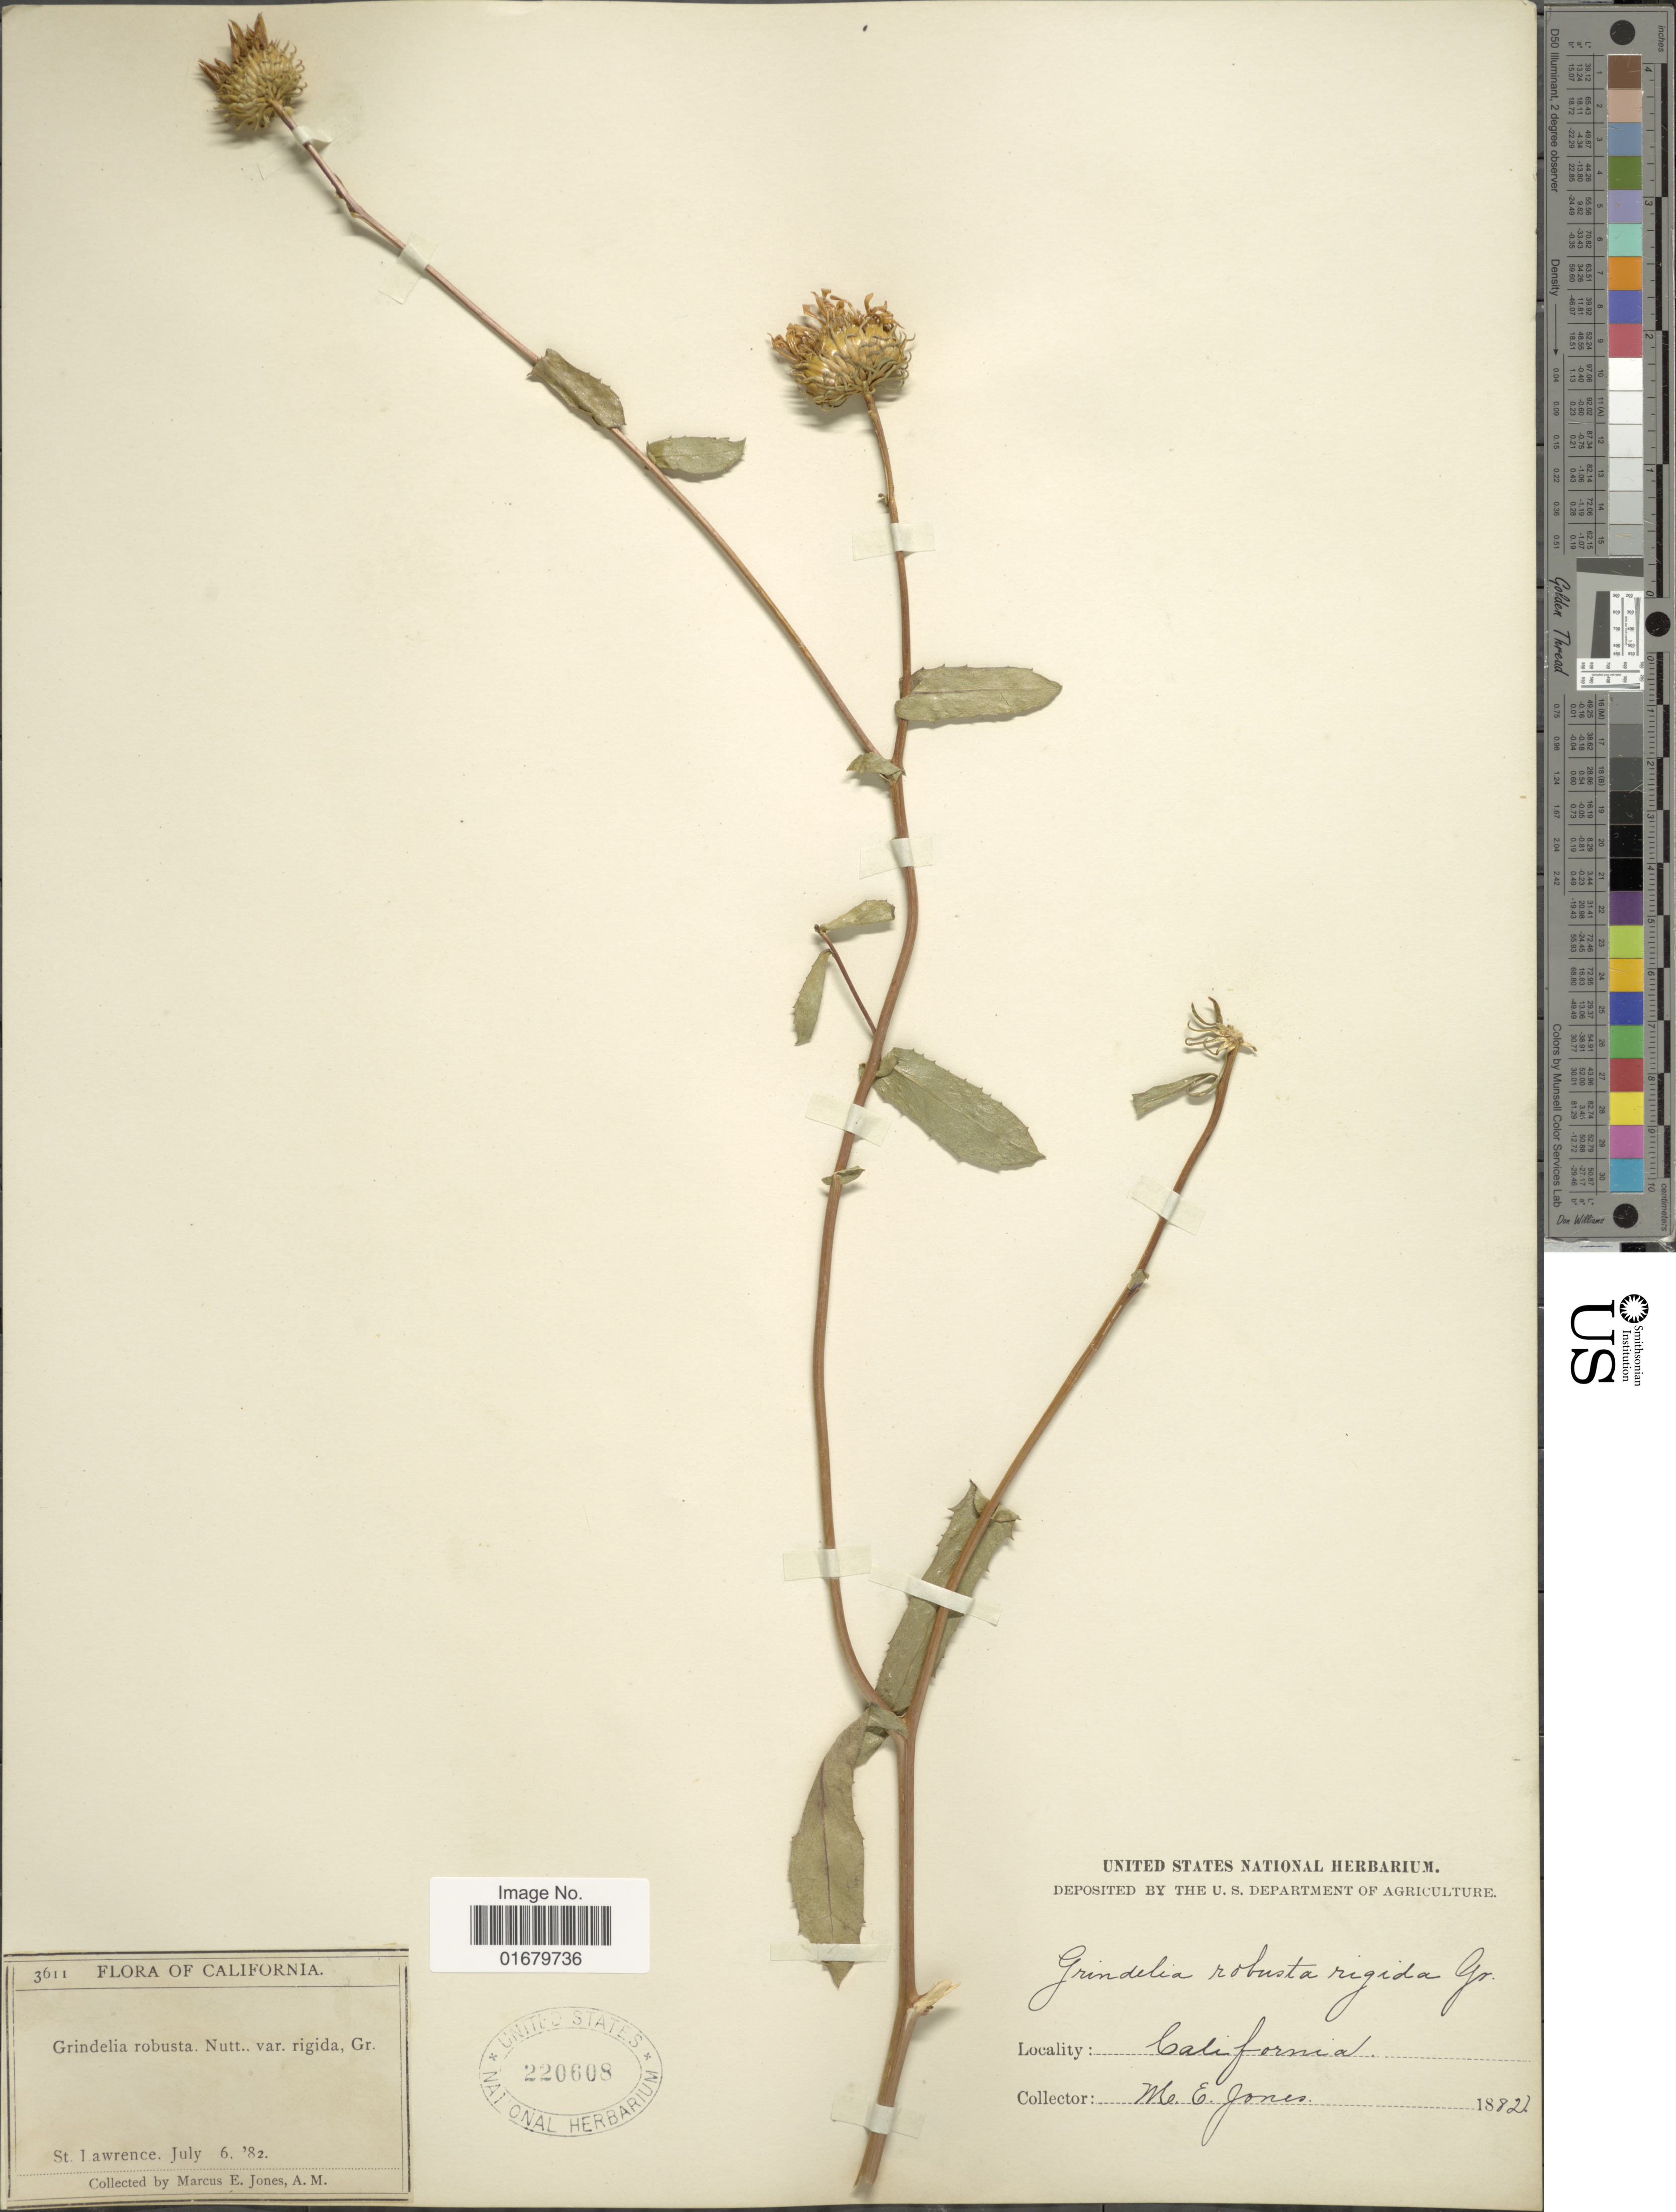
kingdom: Plantae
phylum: Tracheophyta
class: Magnoliopsida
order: Asterales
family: Asteraceae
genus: Grindelia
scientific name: Grindelia camporum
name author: Greene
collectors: M. E. Jones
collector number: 3611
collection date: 1882-07-06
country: United States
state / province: California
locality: St. Lawrence.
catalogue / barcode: US 220608